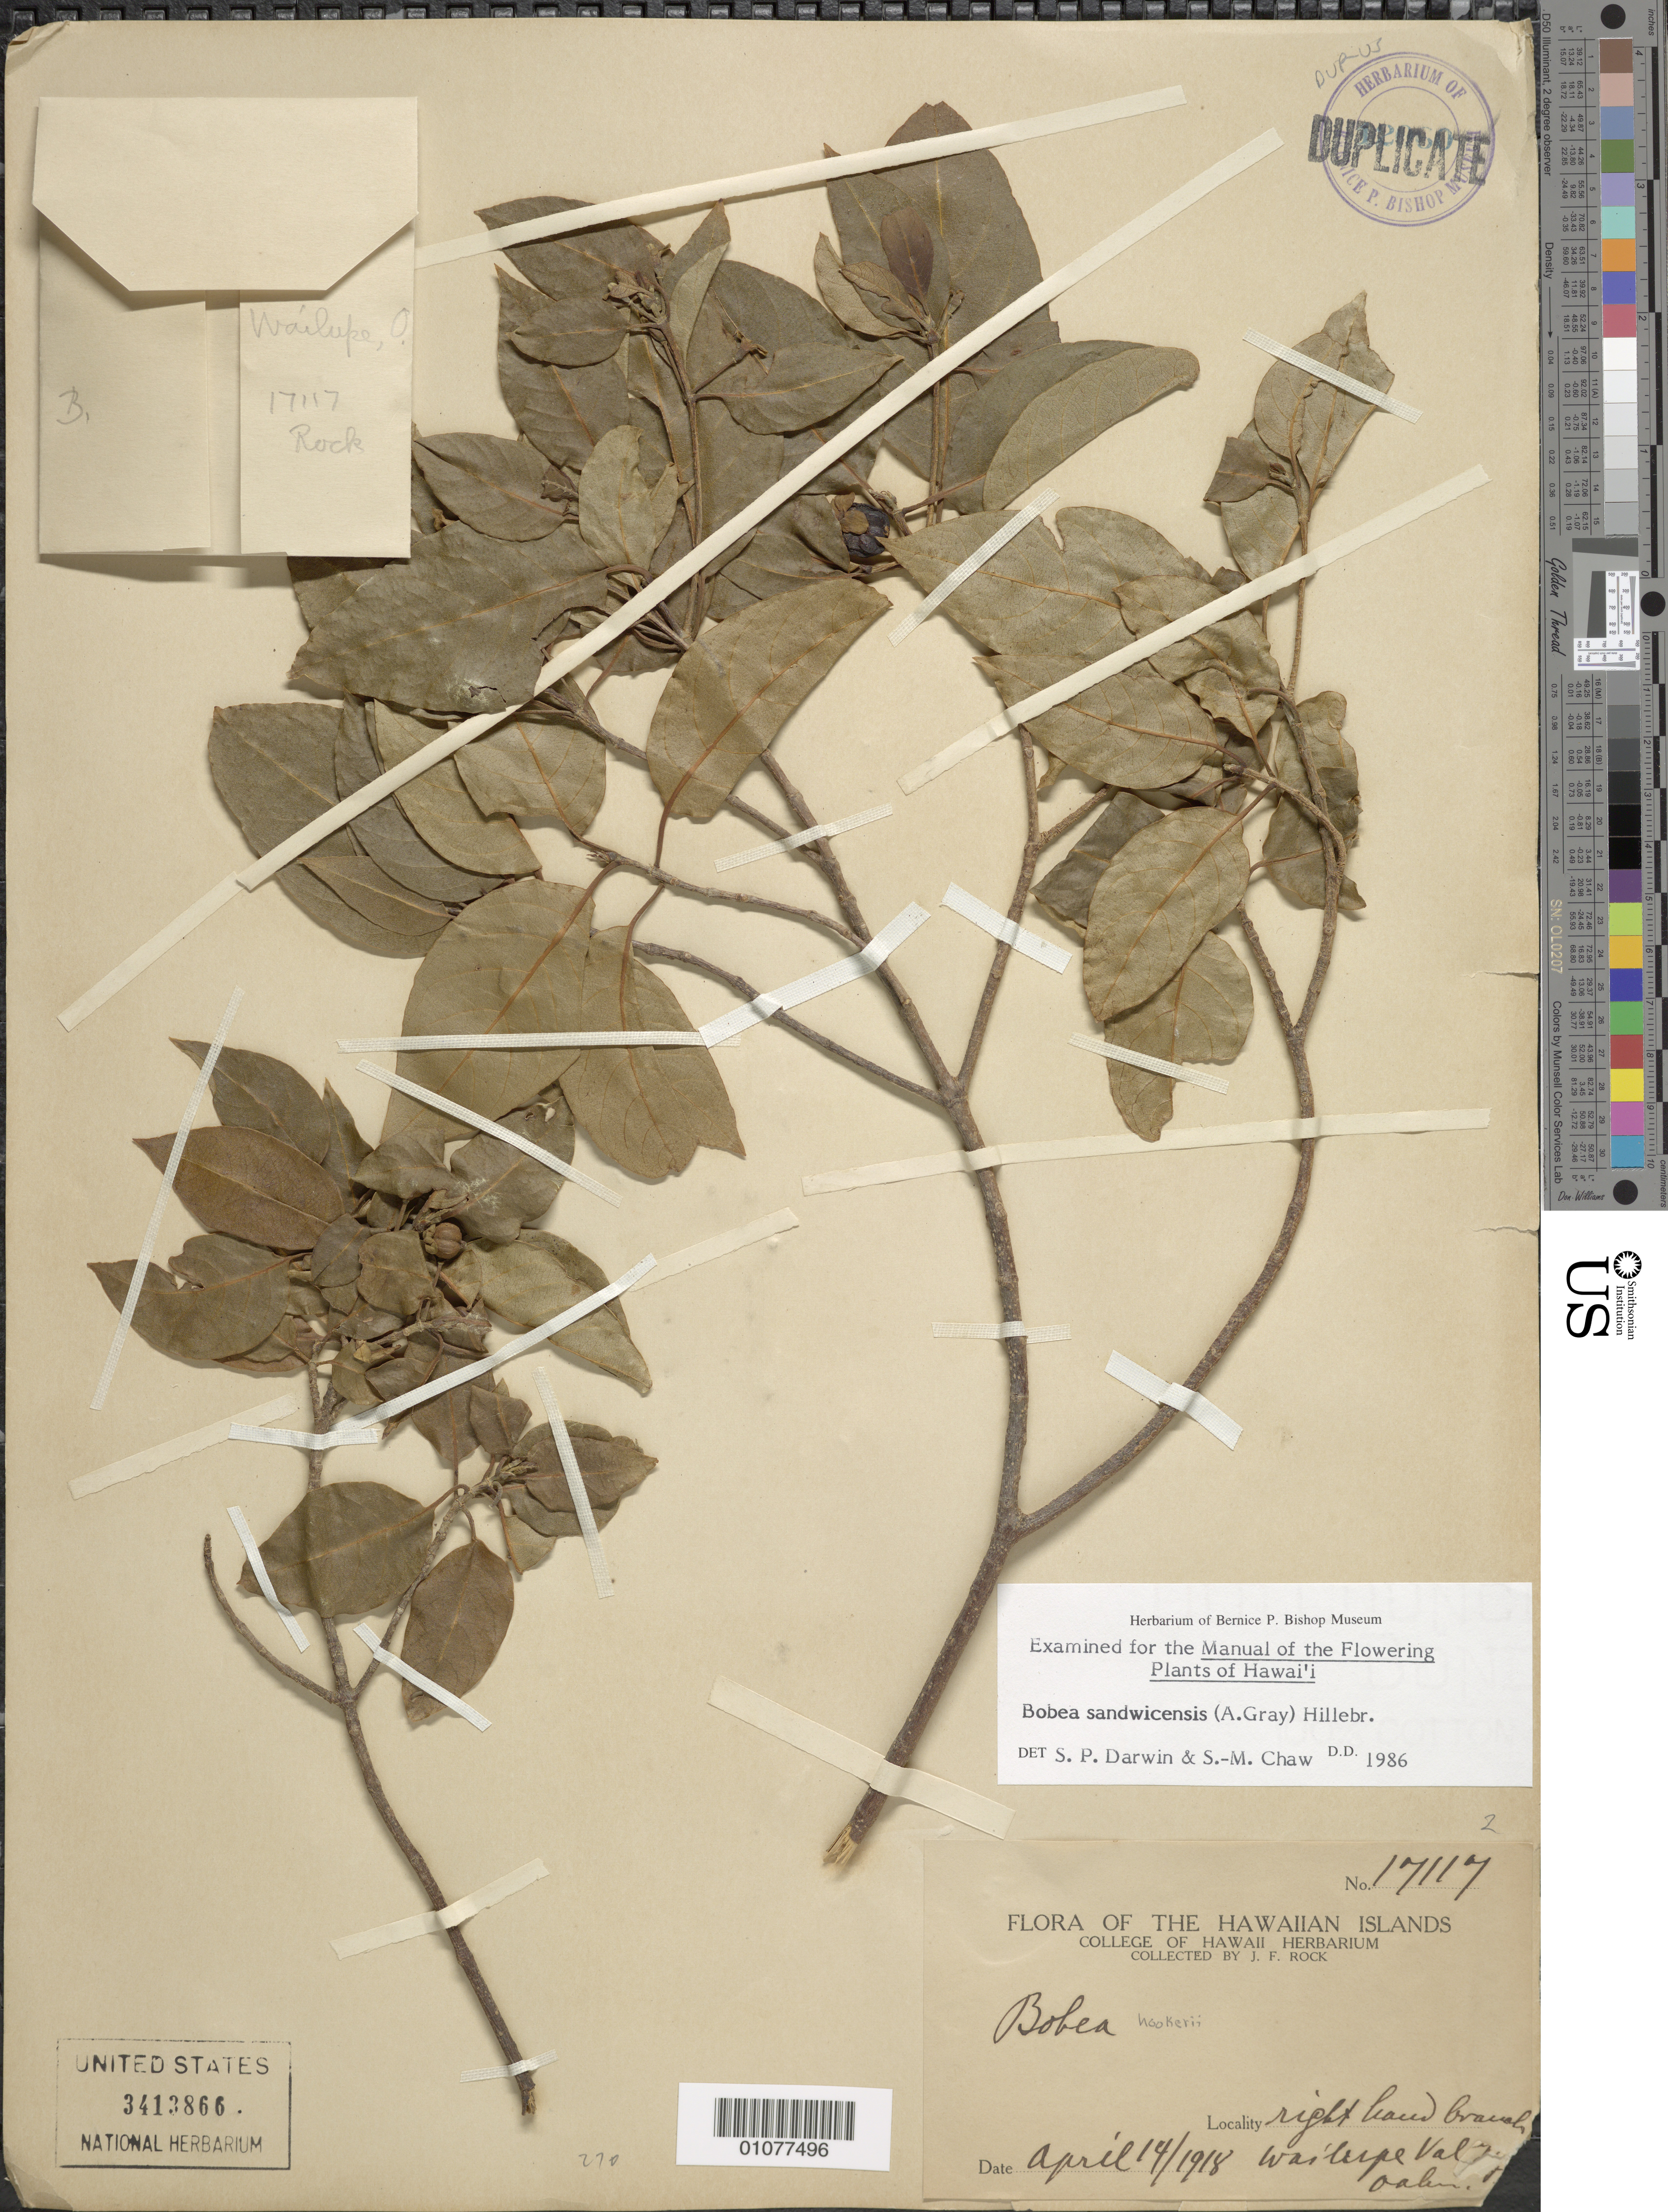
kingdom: Plantae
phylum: Tracheophyta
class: Magnoliopsida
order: Gentianales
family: Rubiaceae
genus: Bobea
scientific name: Bobea sandwicensis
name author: (A. Gray) Hillebr.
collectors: J. F. Rock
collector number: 17117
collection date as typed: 14 Apr 1918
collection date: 1918-04-14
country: United States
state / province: Hawaii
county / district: Honolulu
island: Oahu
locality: Wailupe Valley, right-hand branch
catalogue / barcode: US 3413866